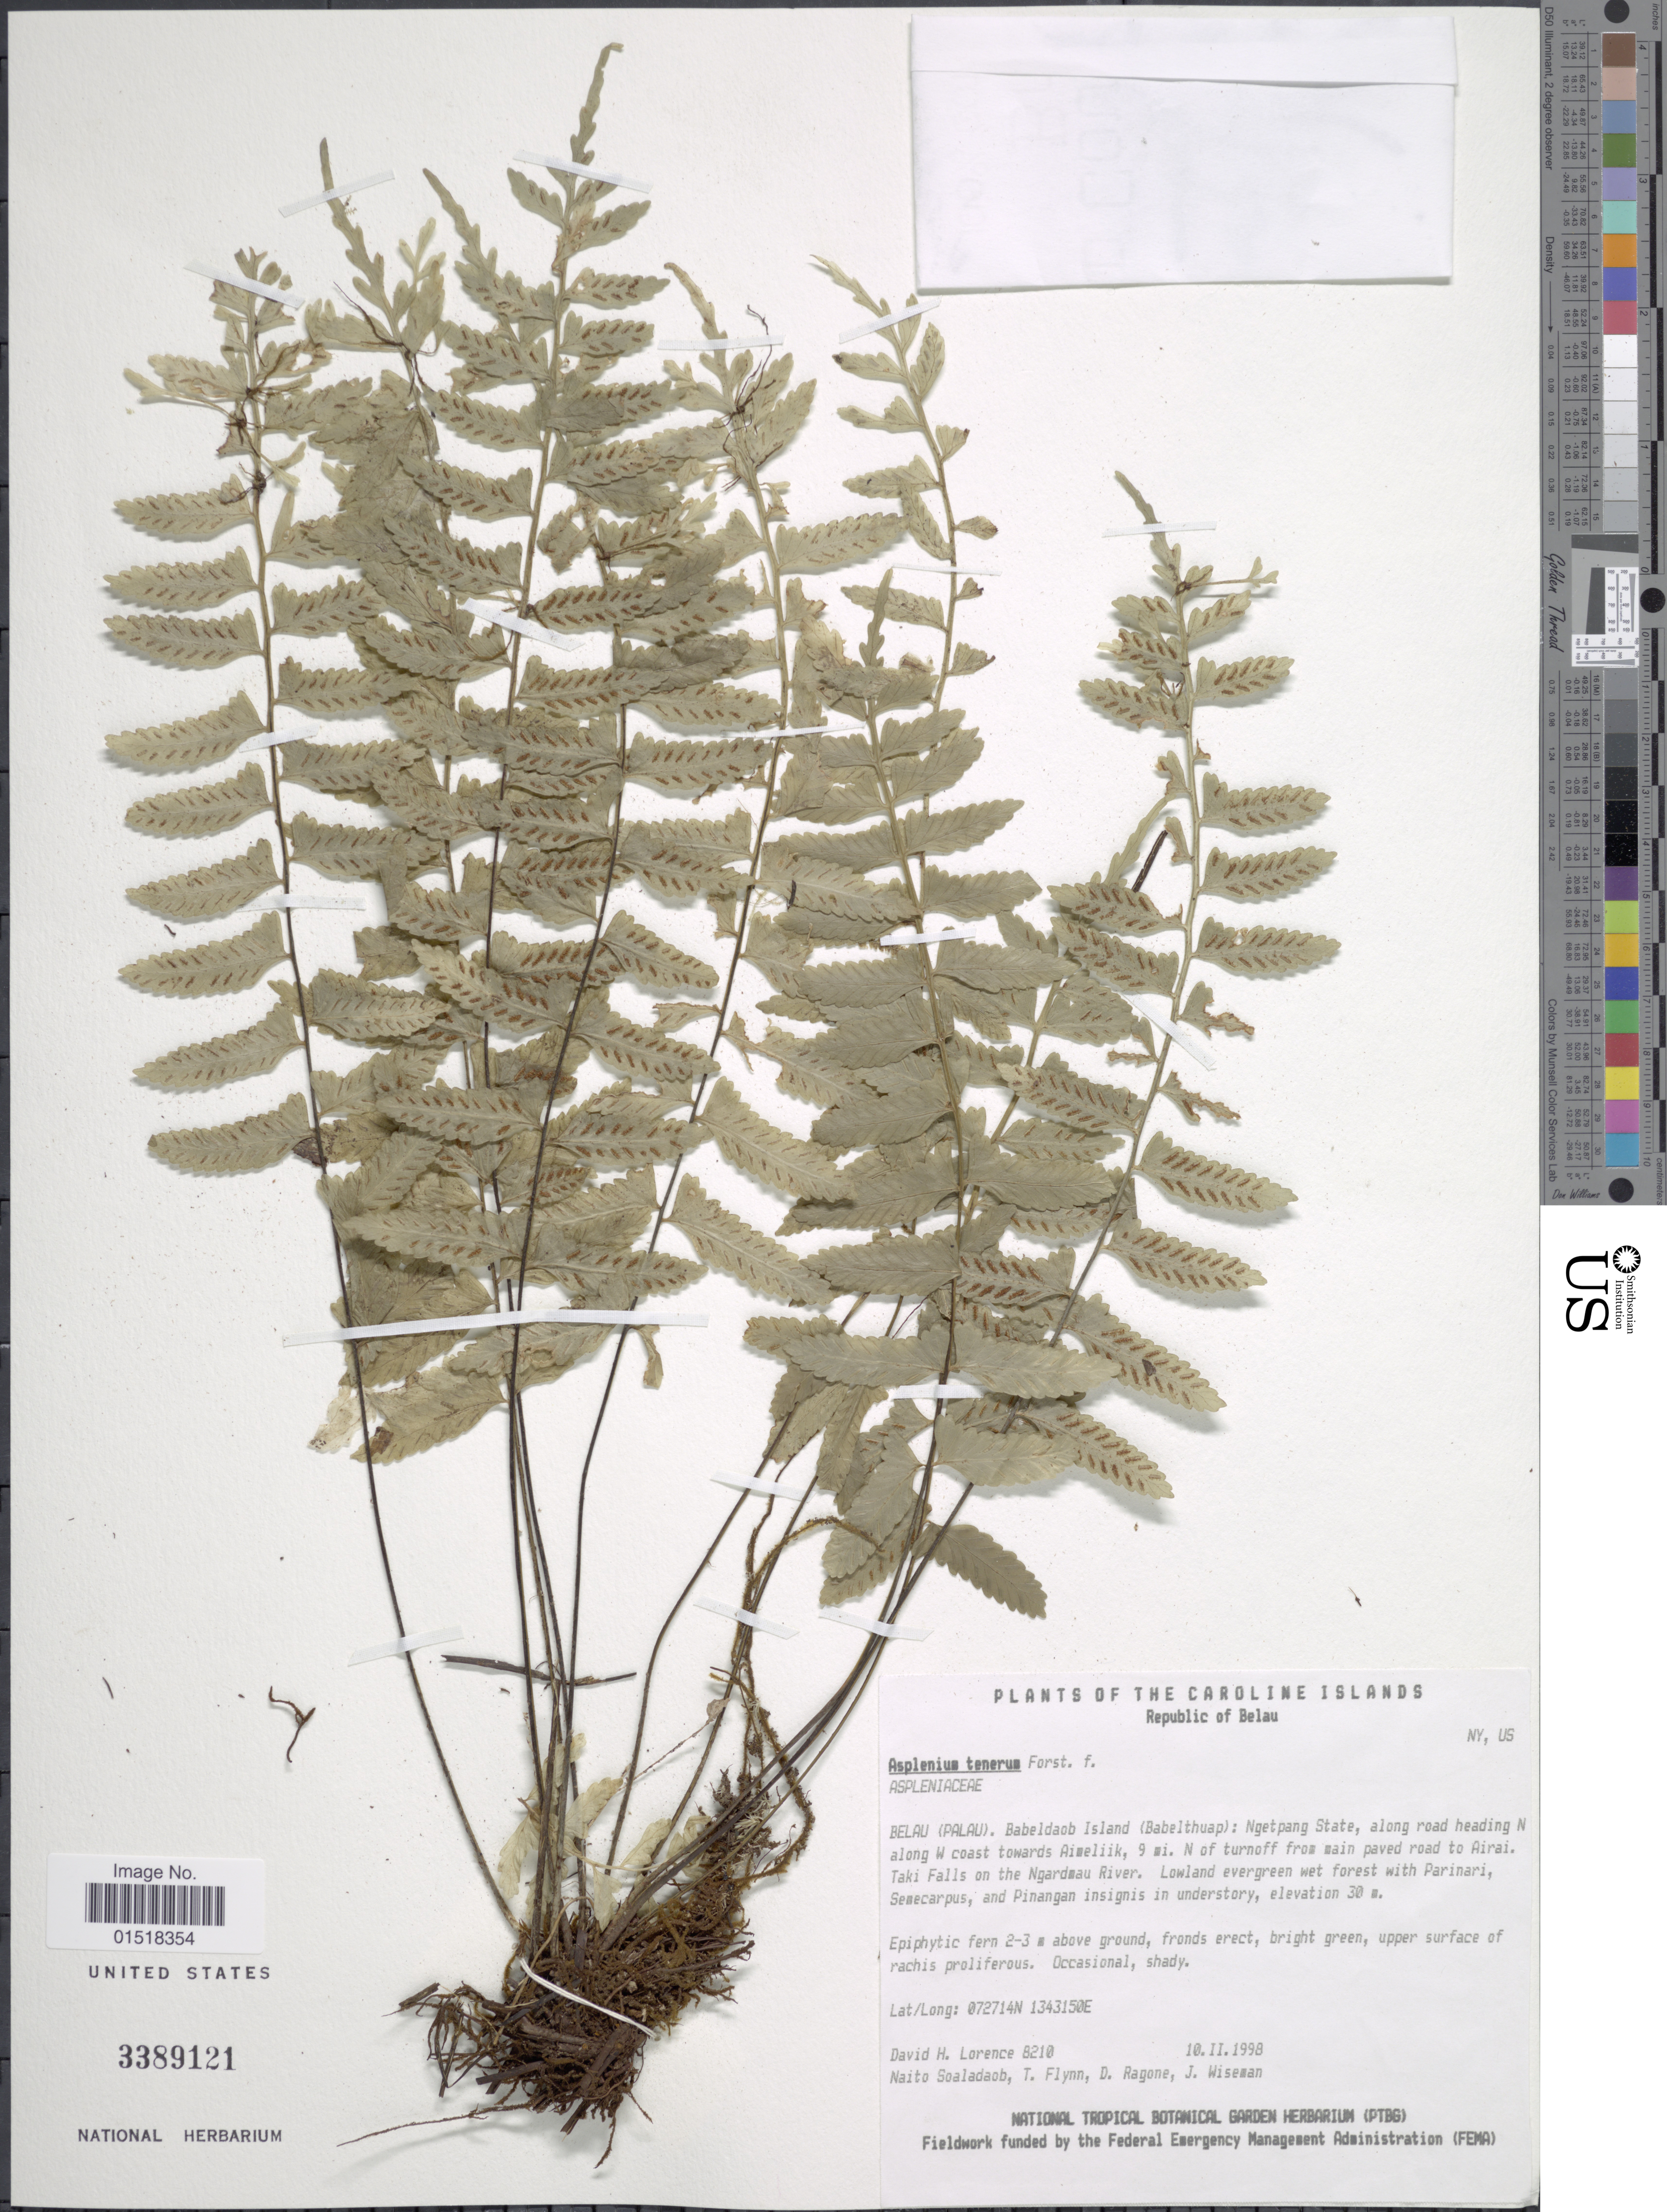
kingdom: Plantae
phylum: Tracheophyta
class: Polypodiopsida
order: Polypodiales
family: Aspleniaceae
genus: Asplenium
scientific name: Asplenium tenerum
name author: G. Forst.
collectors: D. Lorence, N. Soaladaob, T. Flynn, D. Ragone & J. Wiseman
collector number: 8210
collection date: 1998-02-10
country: Palau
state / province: Ngatpang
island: Babeldaob [Babelthuap]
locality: Babeldaob Island (Babelthuap): Ngatpang State, along road heading N along W coast towards Aimeliik, 9 mi. N of turnoff from main paved road to Airai. Taki Falls on the Ngardmau River.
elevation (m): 30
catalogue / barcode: US 3389121